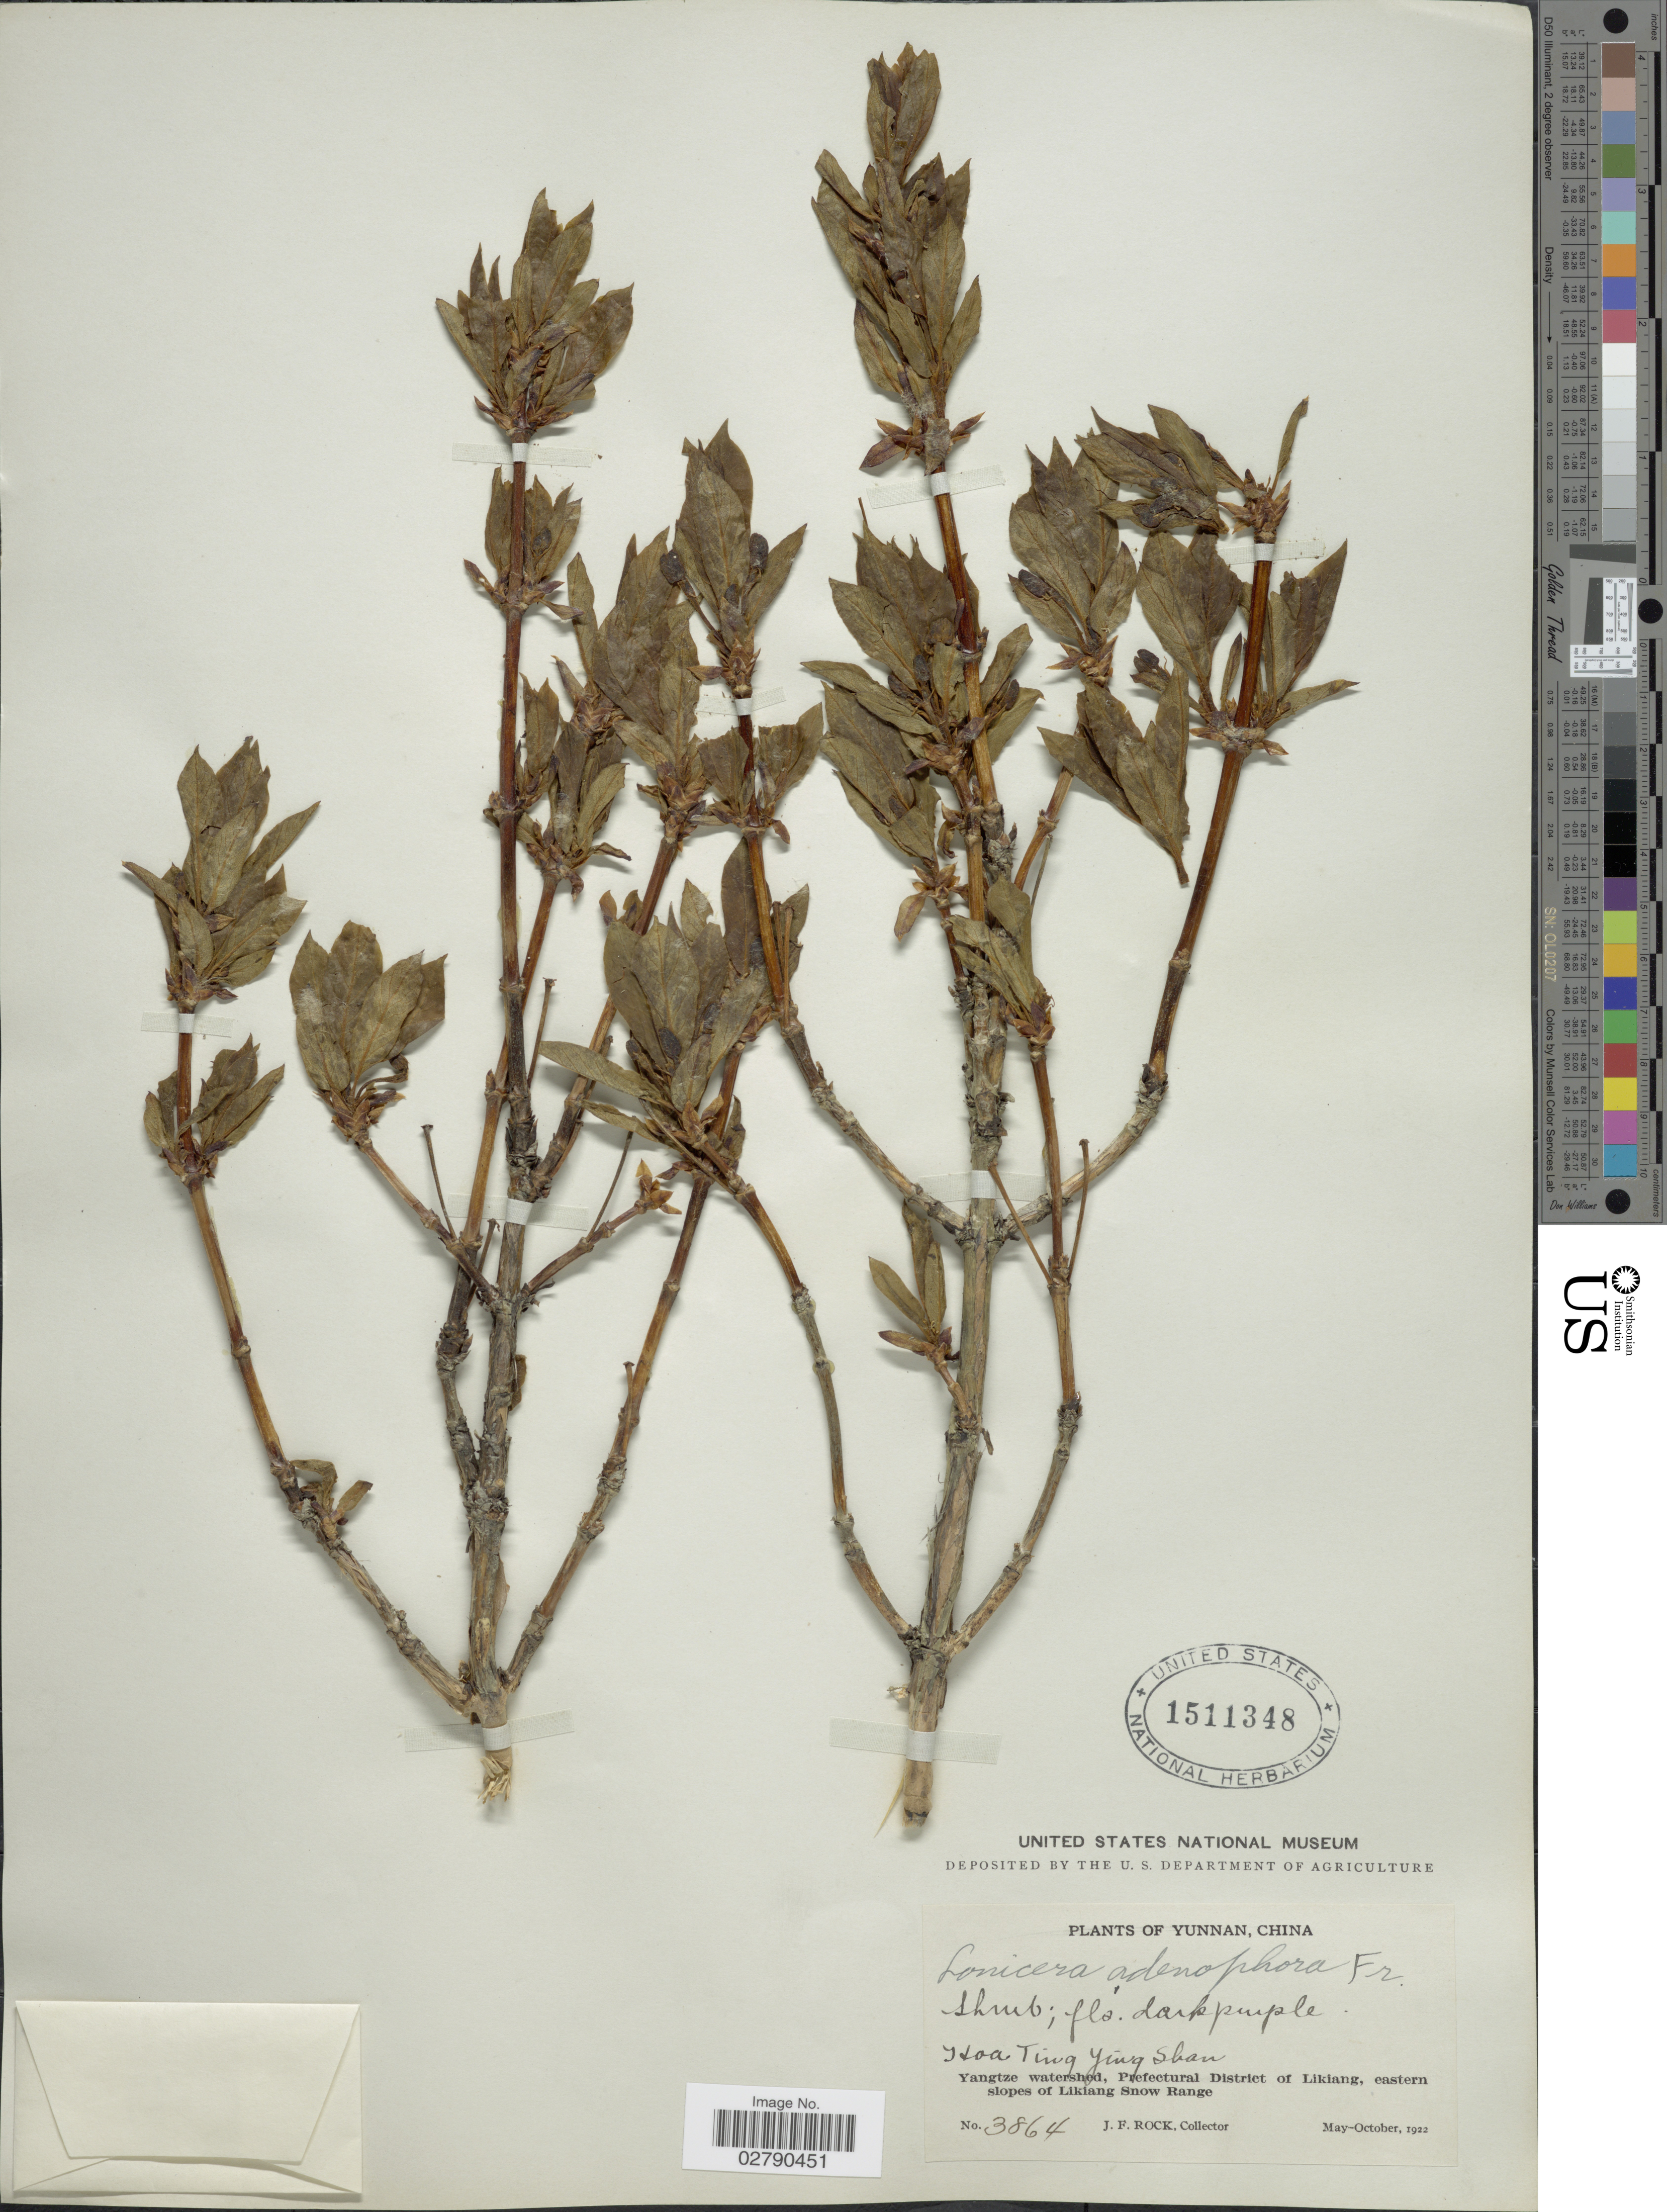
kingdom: Plantae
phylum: Tracheophyta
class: Magnoliopsida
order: Dipsacales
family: Caprifoliaceae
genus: Lonicera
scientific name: Lonicera adenophora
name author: Franch.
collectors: J. Rock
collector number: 3864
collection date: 1922-05/1922-10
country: China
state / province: Yunnan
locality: Hoa Ting Ying Shan. Yangtze watershed, Prefectural District of Likiang, eastern slopes of Likiang Snow Range.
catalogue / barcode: US 1511348